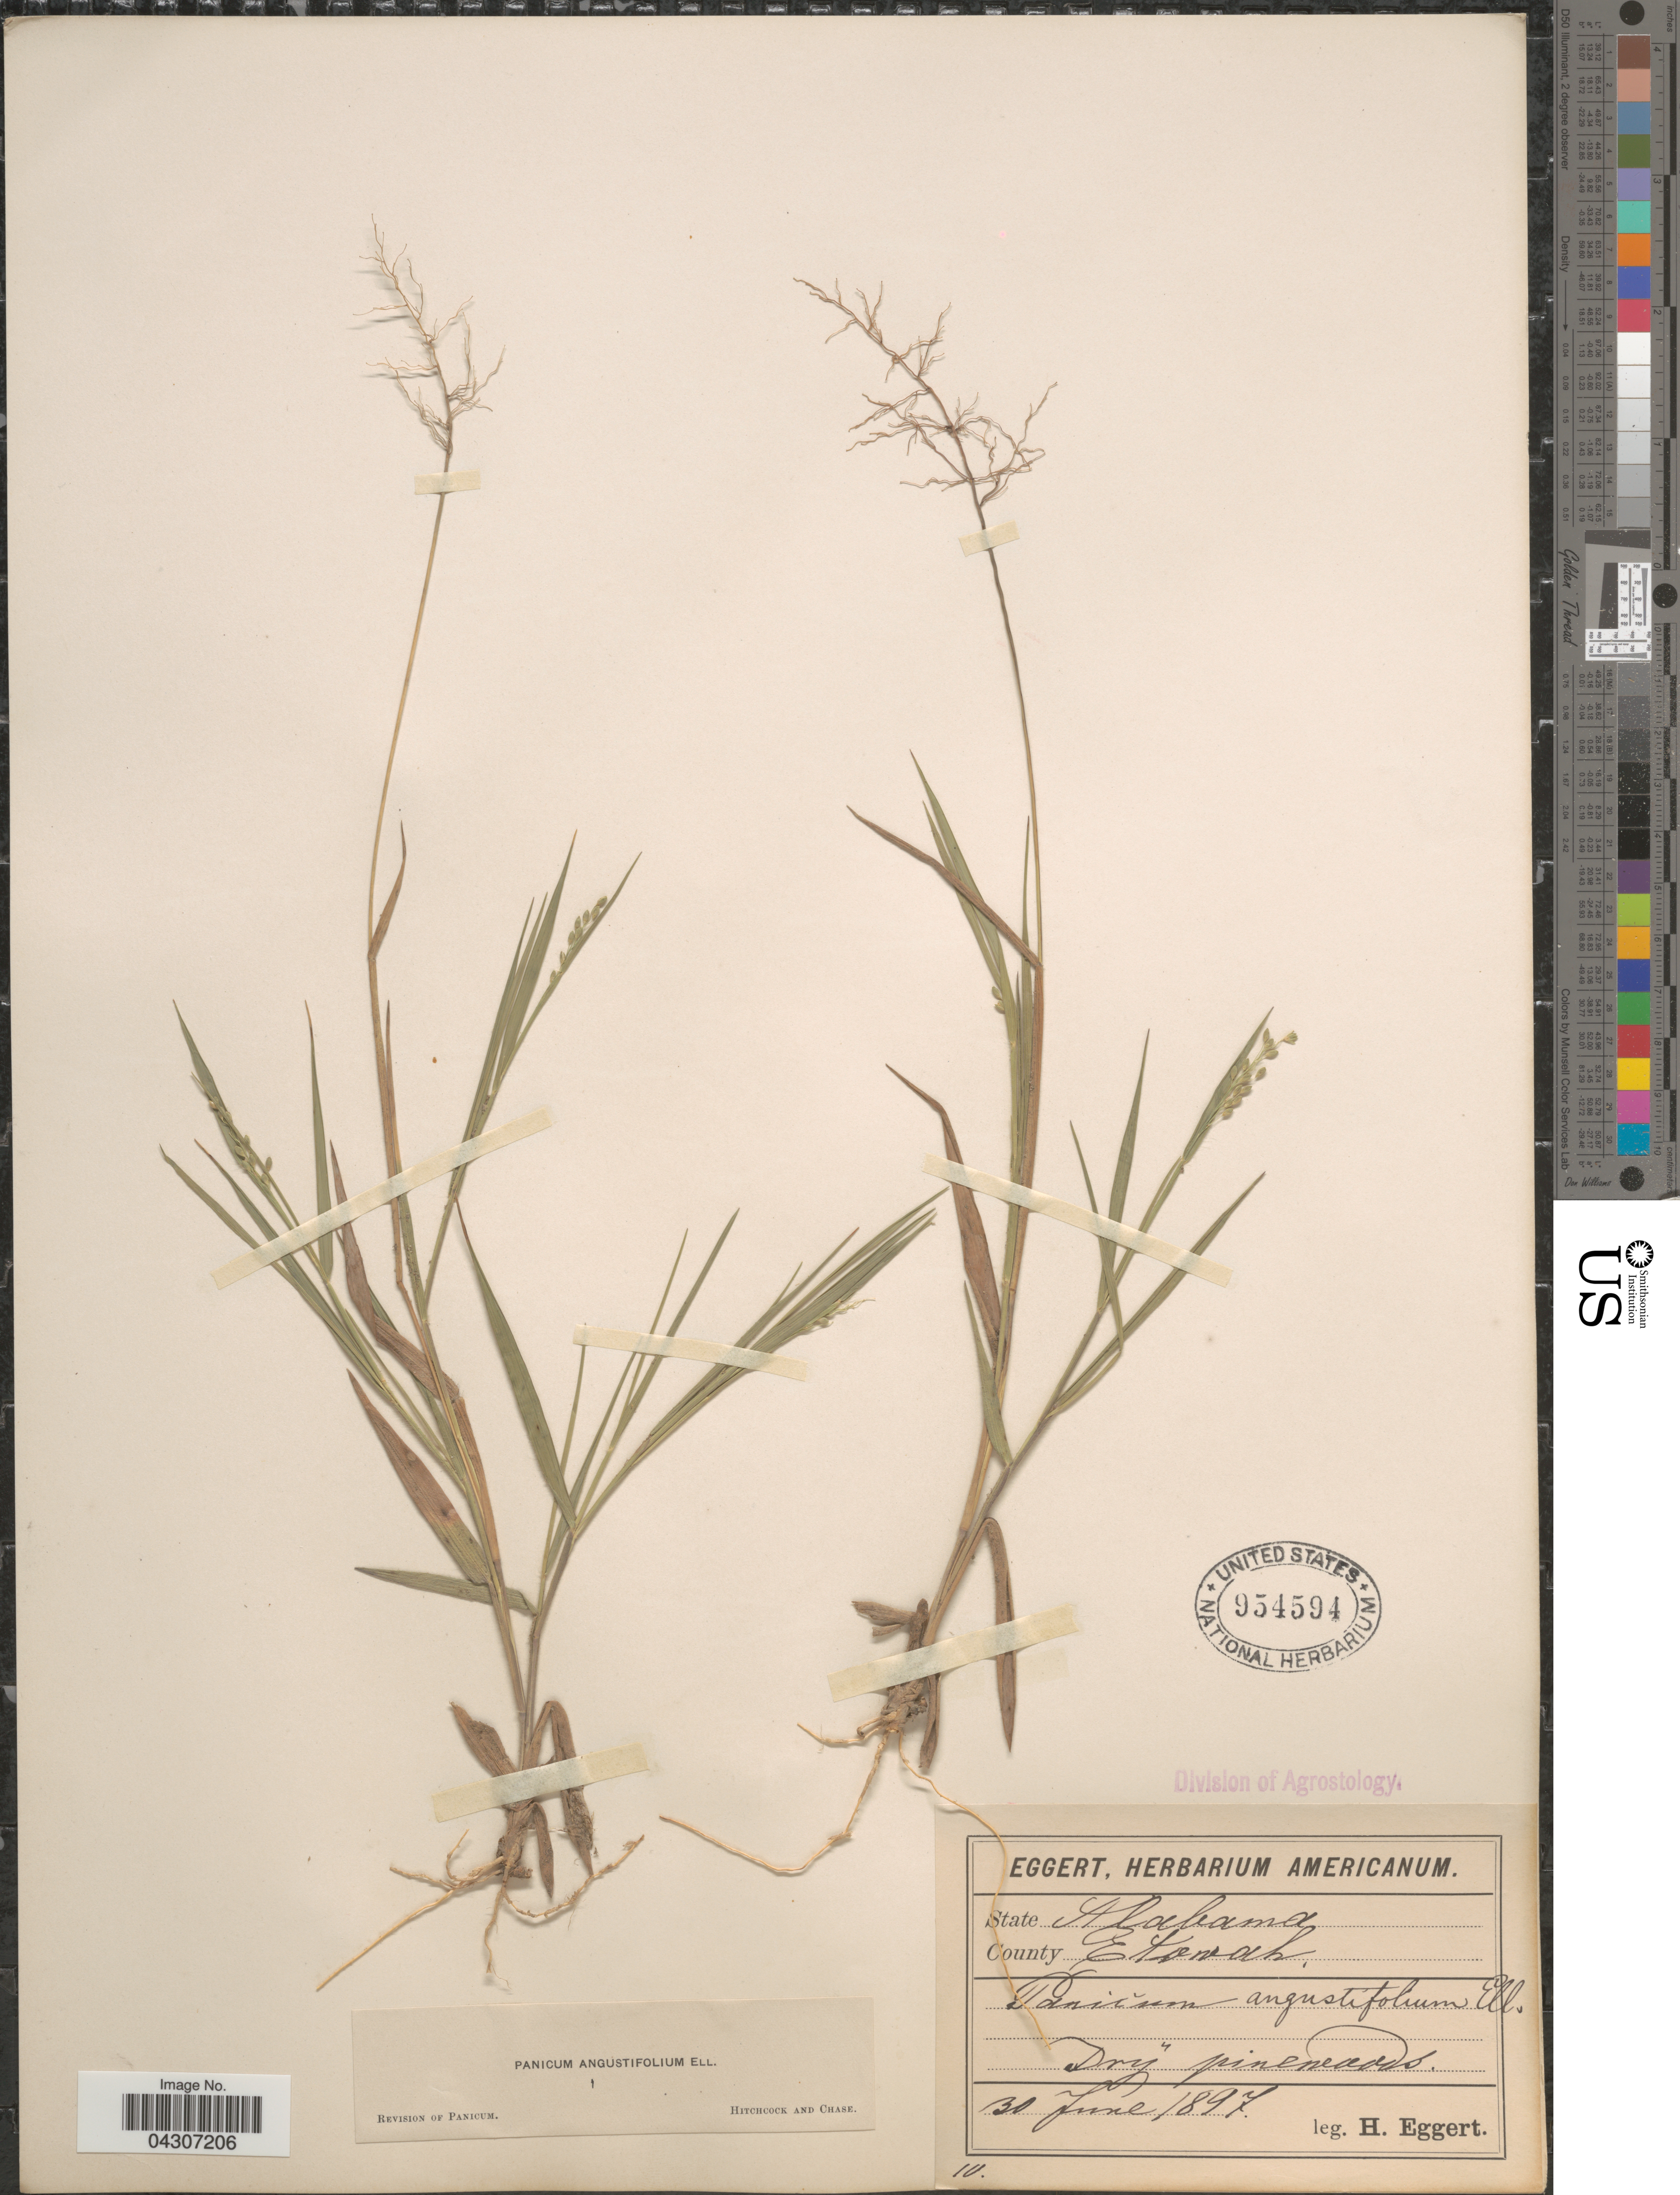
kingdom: Plantae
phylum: Tracheophyta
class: Liliopsida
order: Poales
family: Poaceae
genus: Dichanthelium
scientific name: Dichanthelium aciculare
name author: (Desv. ex Poir.) Gould & C.A. Clark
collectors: H. Eggert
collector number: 10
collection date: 1897-06-30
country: United States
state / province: Alabama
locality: County Etowah.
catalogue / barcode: US 954594